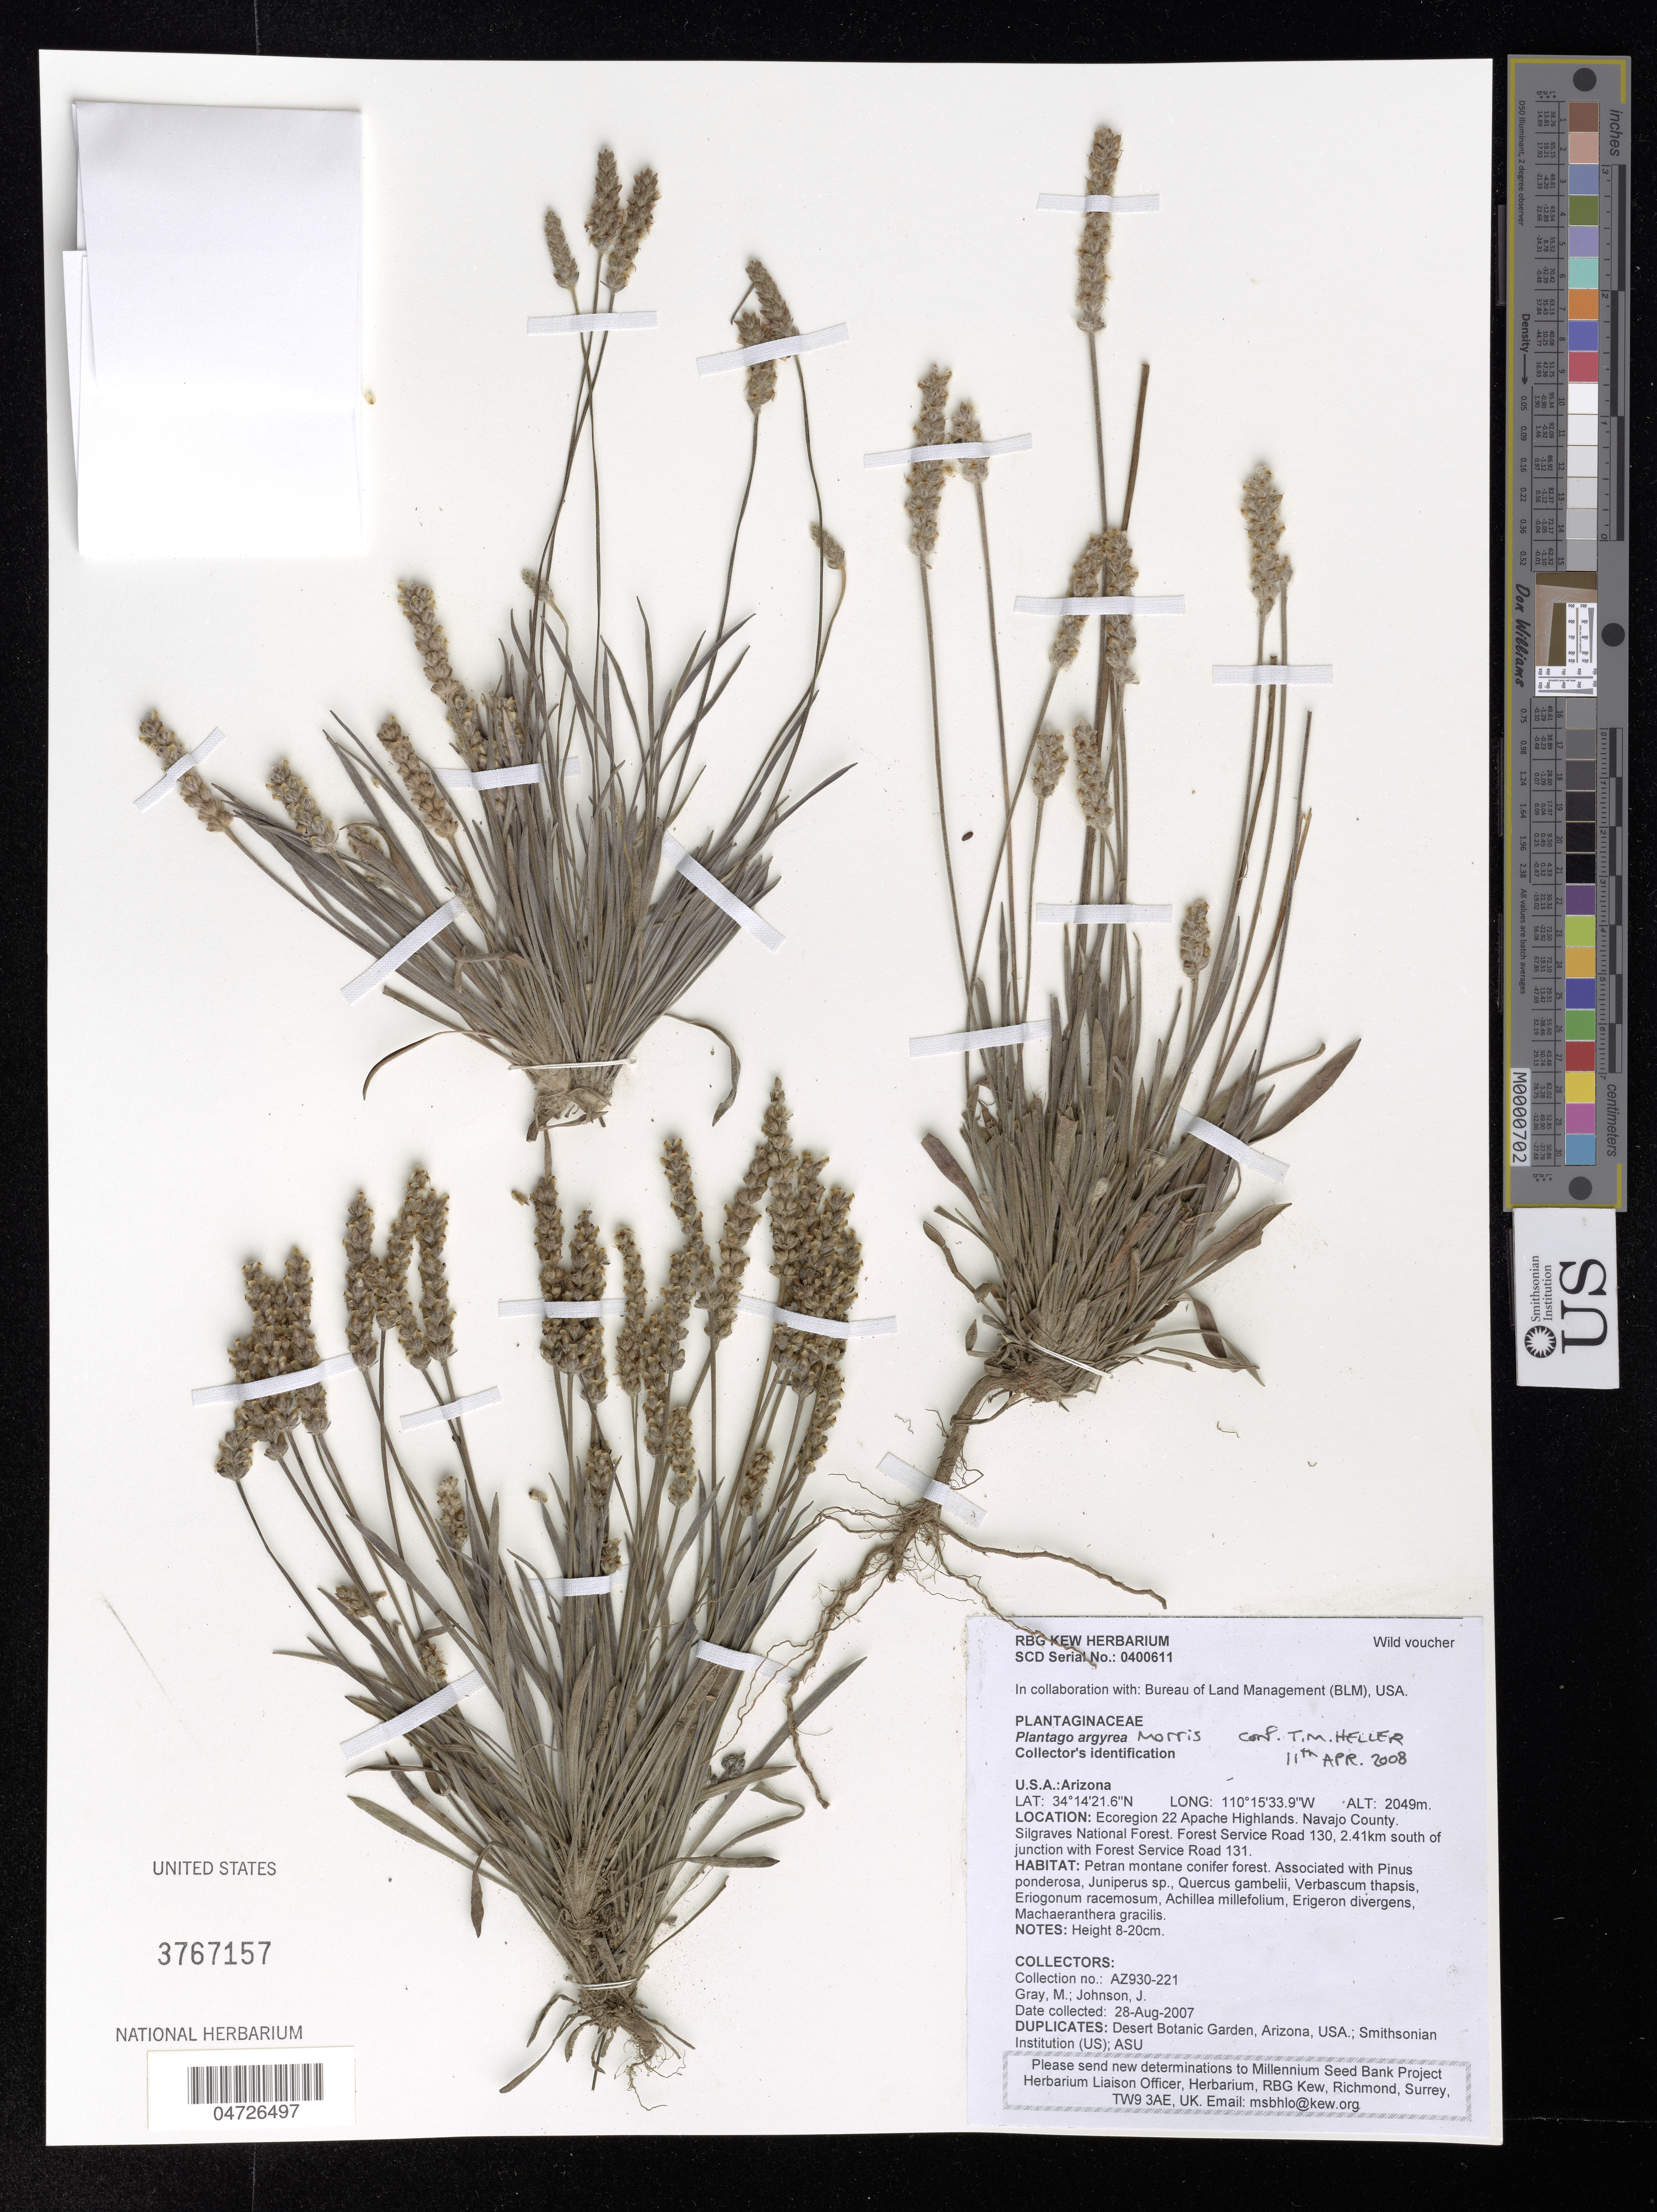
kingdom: Plantae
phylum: Tracheophyta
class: Magnoliopsida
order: Lamiales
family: Plantaginaceae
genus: Plantago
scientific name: Plantago argyrea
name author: E. Morris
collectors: M. Gray & J. Johnson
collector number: AZ930-221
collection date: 2007-08-28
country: United States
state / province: Arizona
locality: Ecoregion 22 Apache Highlands. Navajo Ciunty. Silgraves National Forest. Forest Service Road 130, 2.41km south of junction with Forest Service Road 131.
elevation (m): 2049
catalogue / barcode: US 3767157